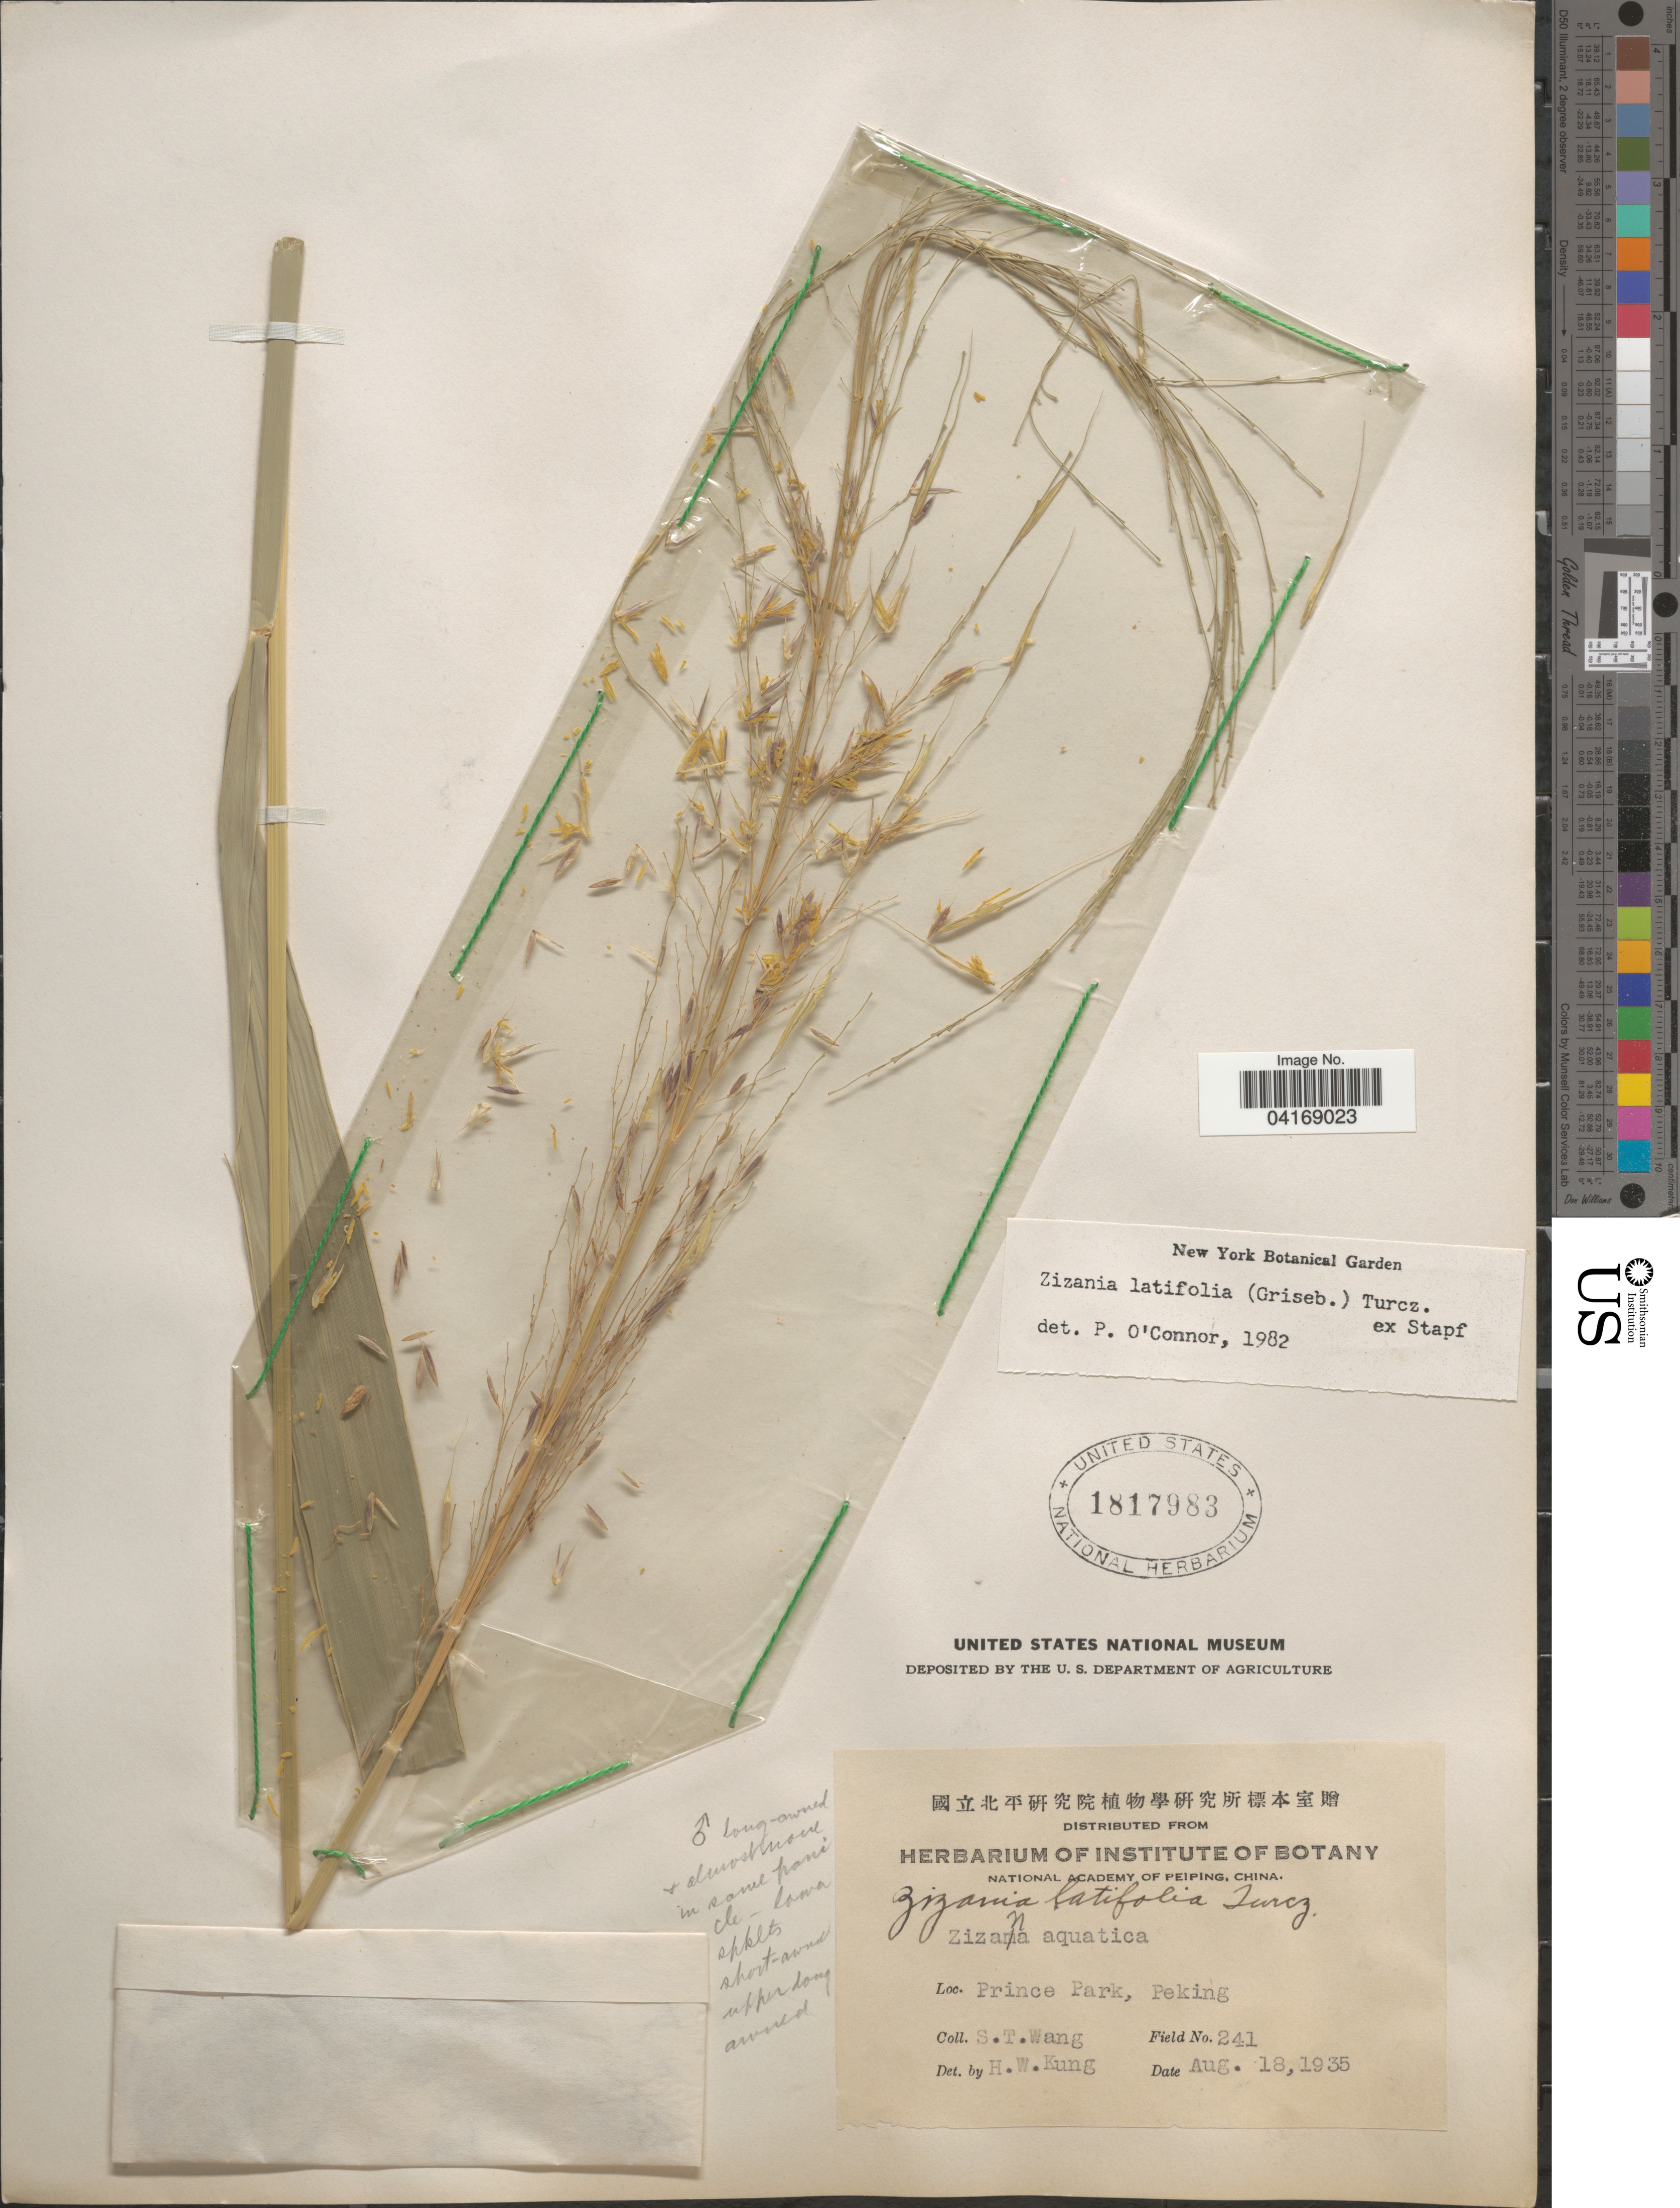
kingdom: Plantae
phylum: Tracheophyta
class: Liliopsida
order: Poales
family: Poaceae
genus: Zizania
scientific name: Zizania latifolia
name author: (Griseb.) Stapf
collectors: S. Wang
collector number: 241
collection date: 1935-08-18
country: China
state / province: Beijing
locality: Prince Park, Peking.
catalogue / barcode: US 1817983